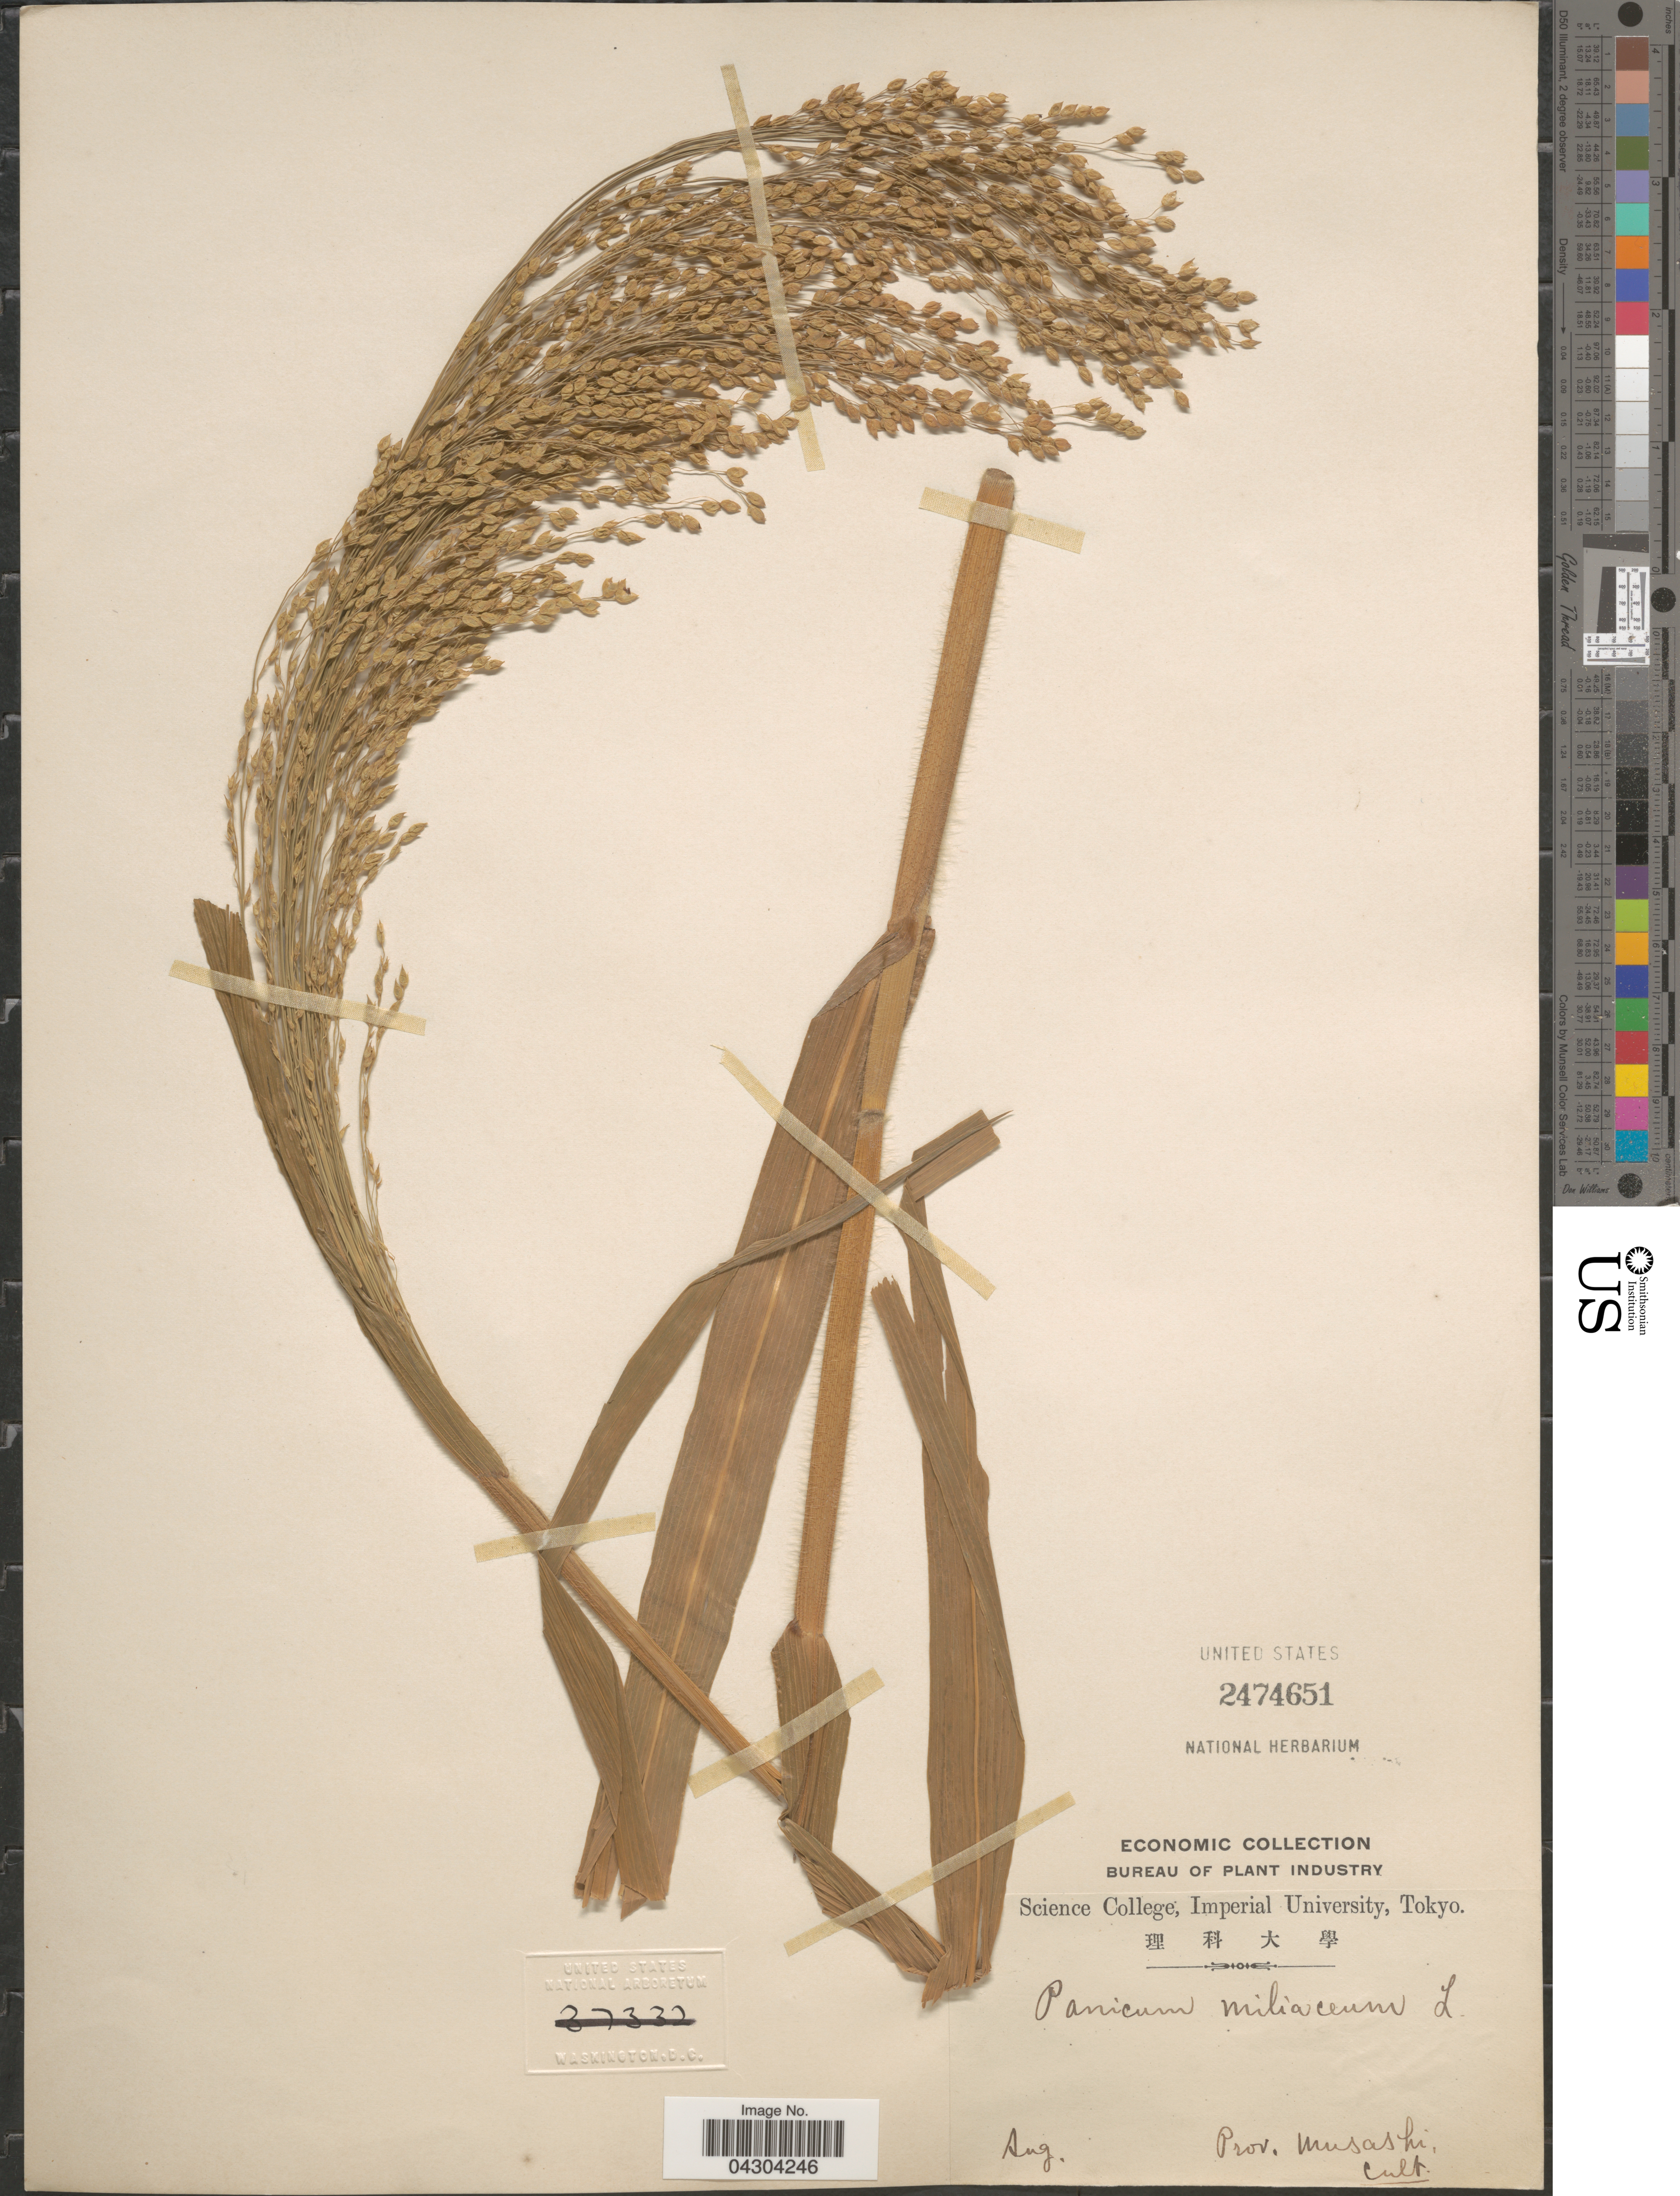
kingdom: Plantae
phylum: Tracheophyta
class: Liliopsida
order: Poales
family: Poaceae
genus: Panicum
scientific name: Panicum miliaceum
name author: L.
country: Japan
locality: Prov. Musashi.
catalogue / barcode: US 2474651